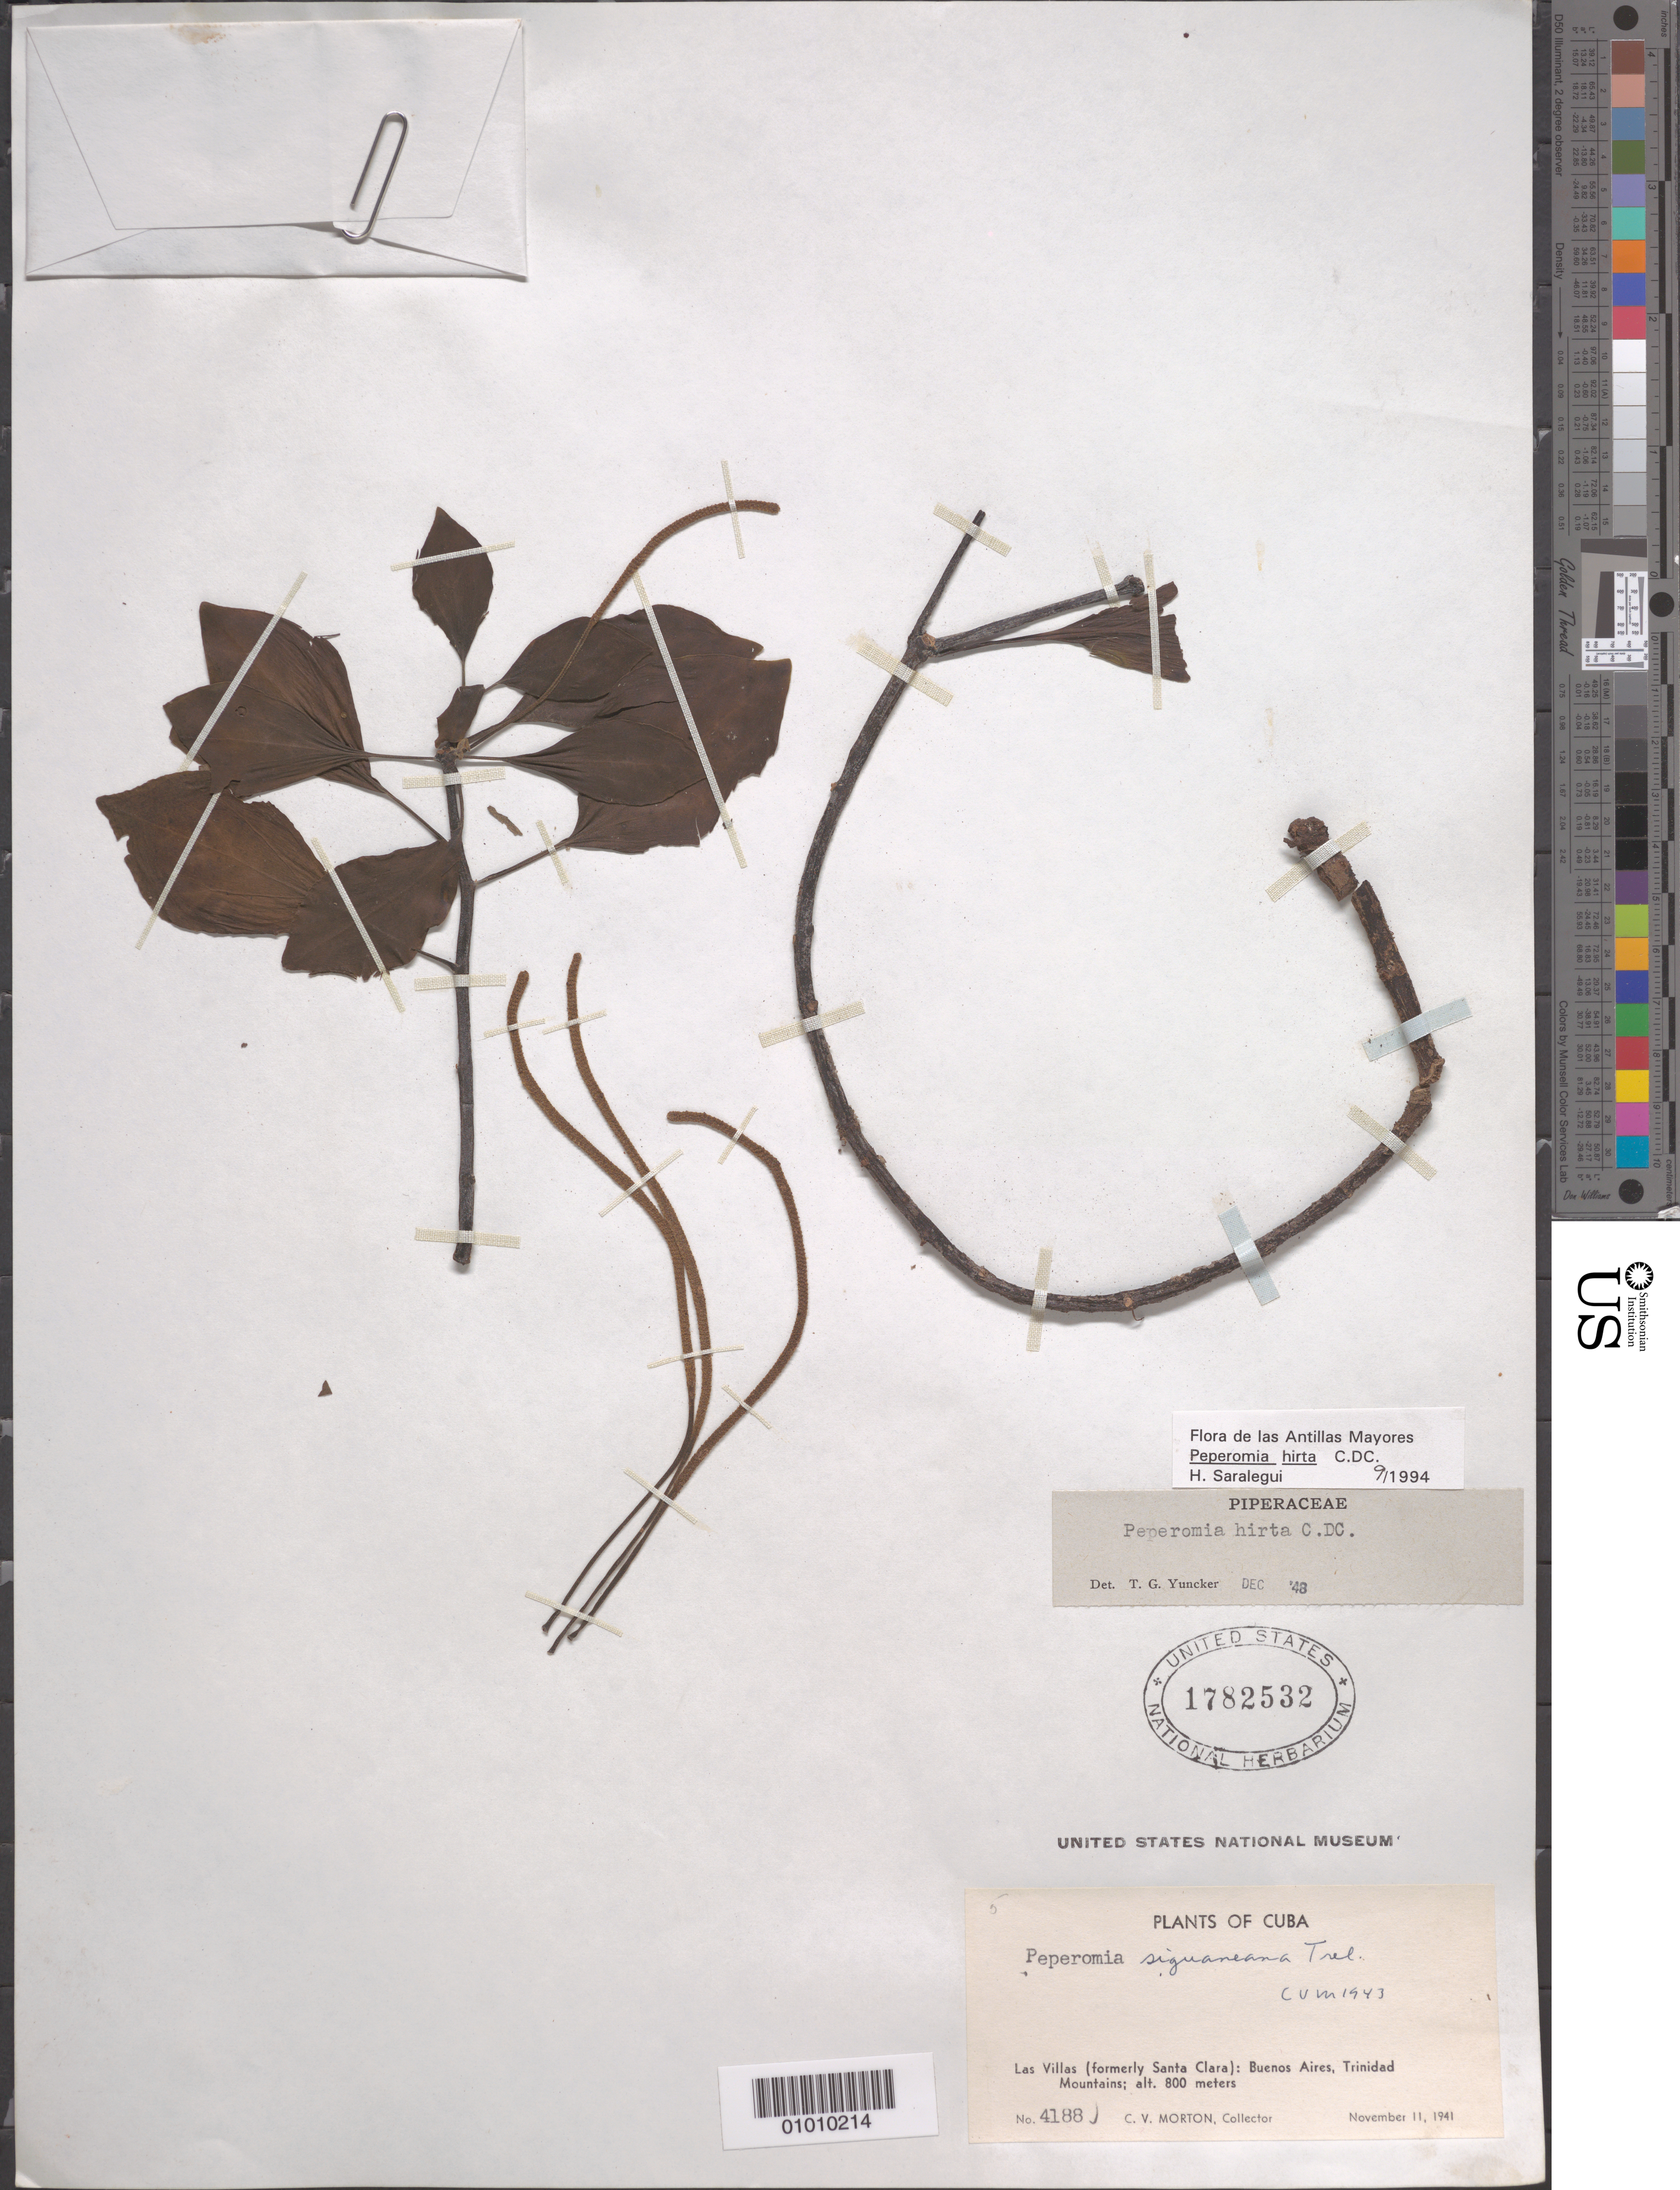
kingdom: Plantae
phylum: Tracheophyta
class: Magnoliopsida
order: Piperales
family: Piperaceae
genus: Peperomia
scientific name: Peperomia hirta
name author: C. DC.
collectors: C. V. Morton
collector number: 4188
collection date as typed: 11 Nov 1941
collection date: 1941-11-11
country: Cuba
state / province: Villa Clara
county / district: Santa Clara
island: Cuba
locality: Las Villas (formerly Santa Clara): Buenos Aires, Trinidad Mountains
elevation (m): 800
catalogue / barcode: US 1782532